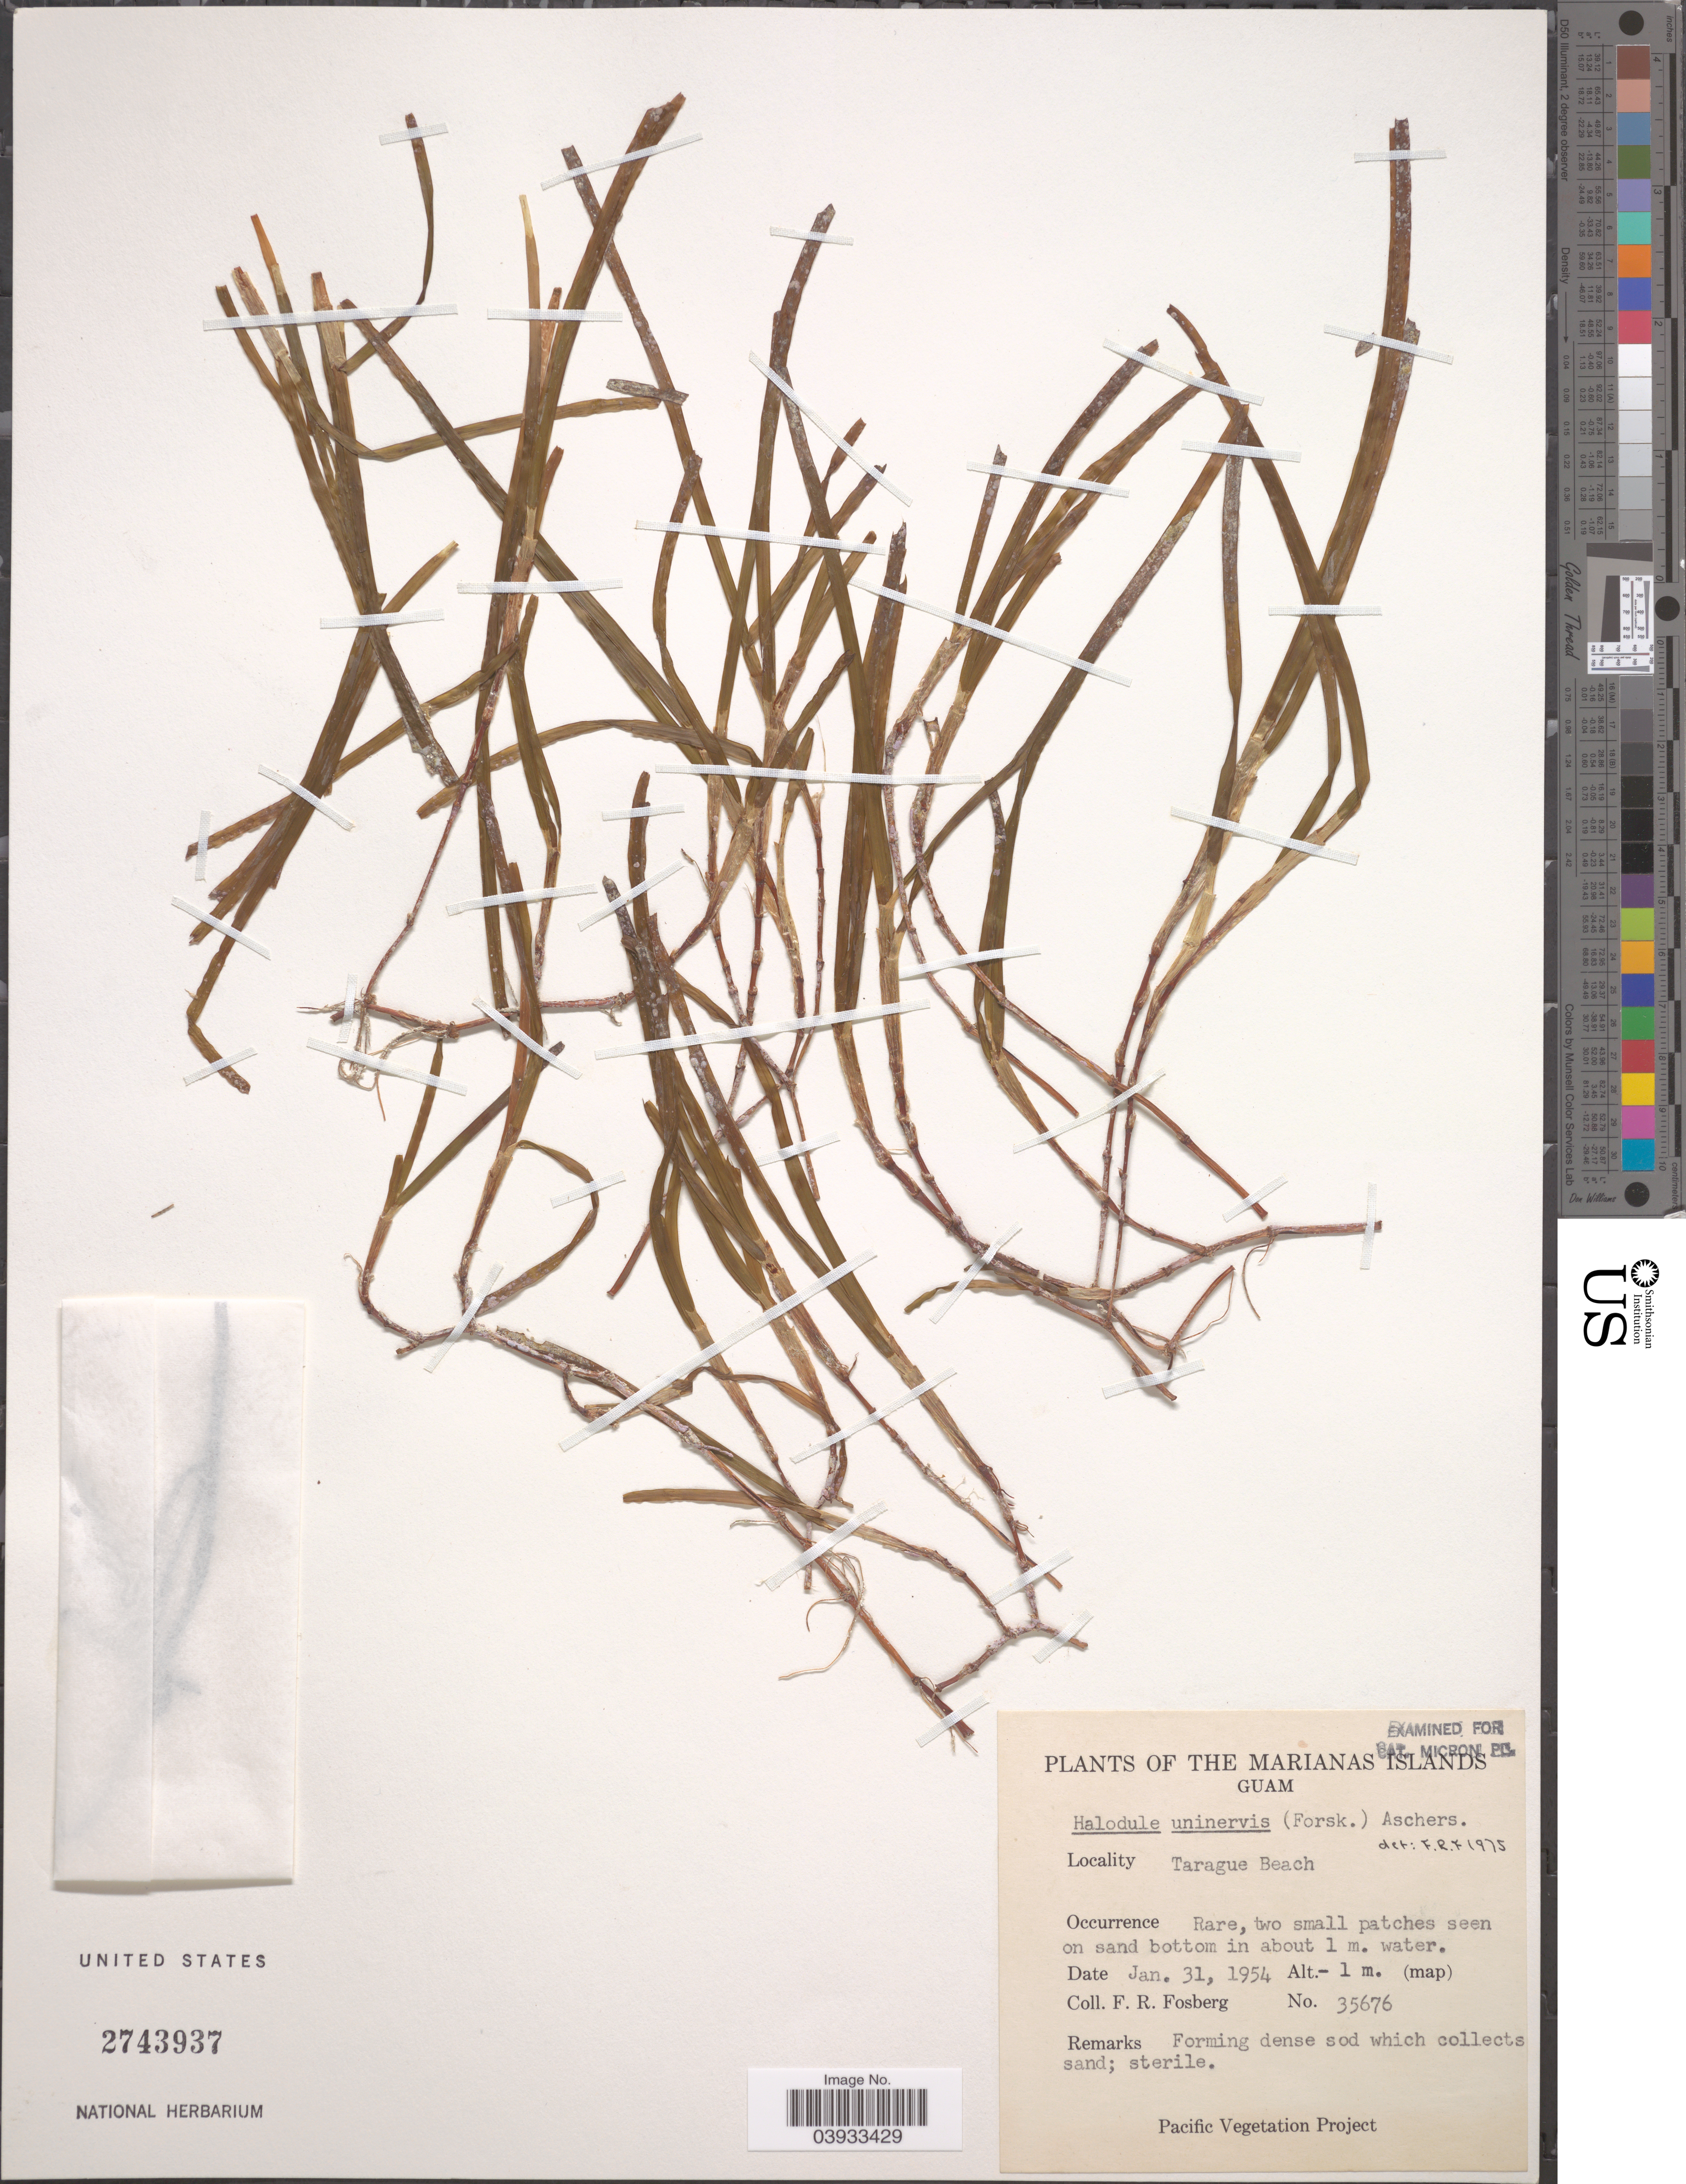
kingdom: Plantae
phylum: Tracheophyta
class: Liliopsida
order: Alismatales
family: Cymodoceaceae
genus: Halodule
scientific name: Halodule uninervis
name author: (Forssk.) Asch.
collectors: F. R. Fosberg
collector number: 35676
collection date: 1954-01-31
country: Guam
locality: The Marianas Islands. Tarague Beach.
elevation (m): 1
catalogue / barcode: US 2743937